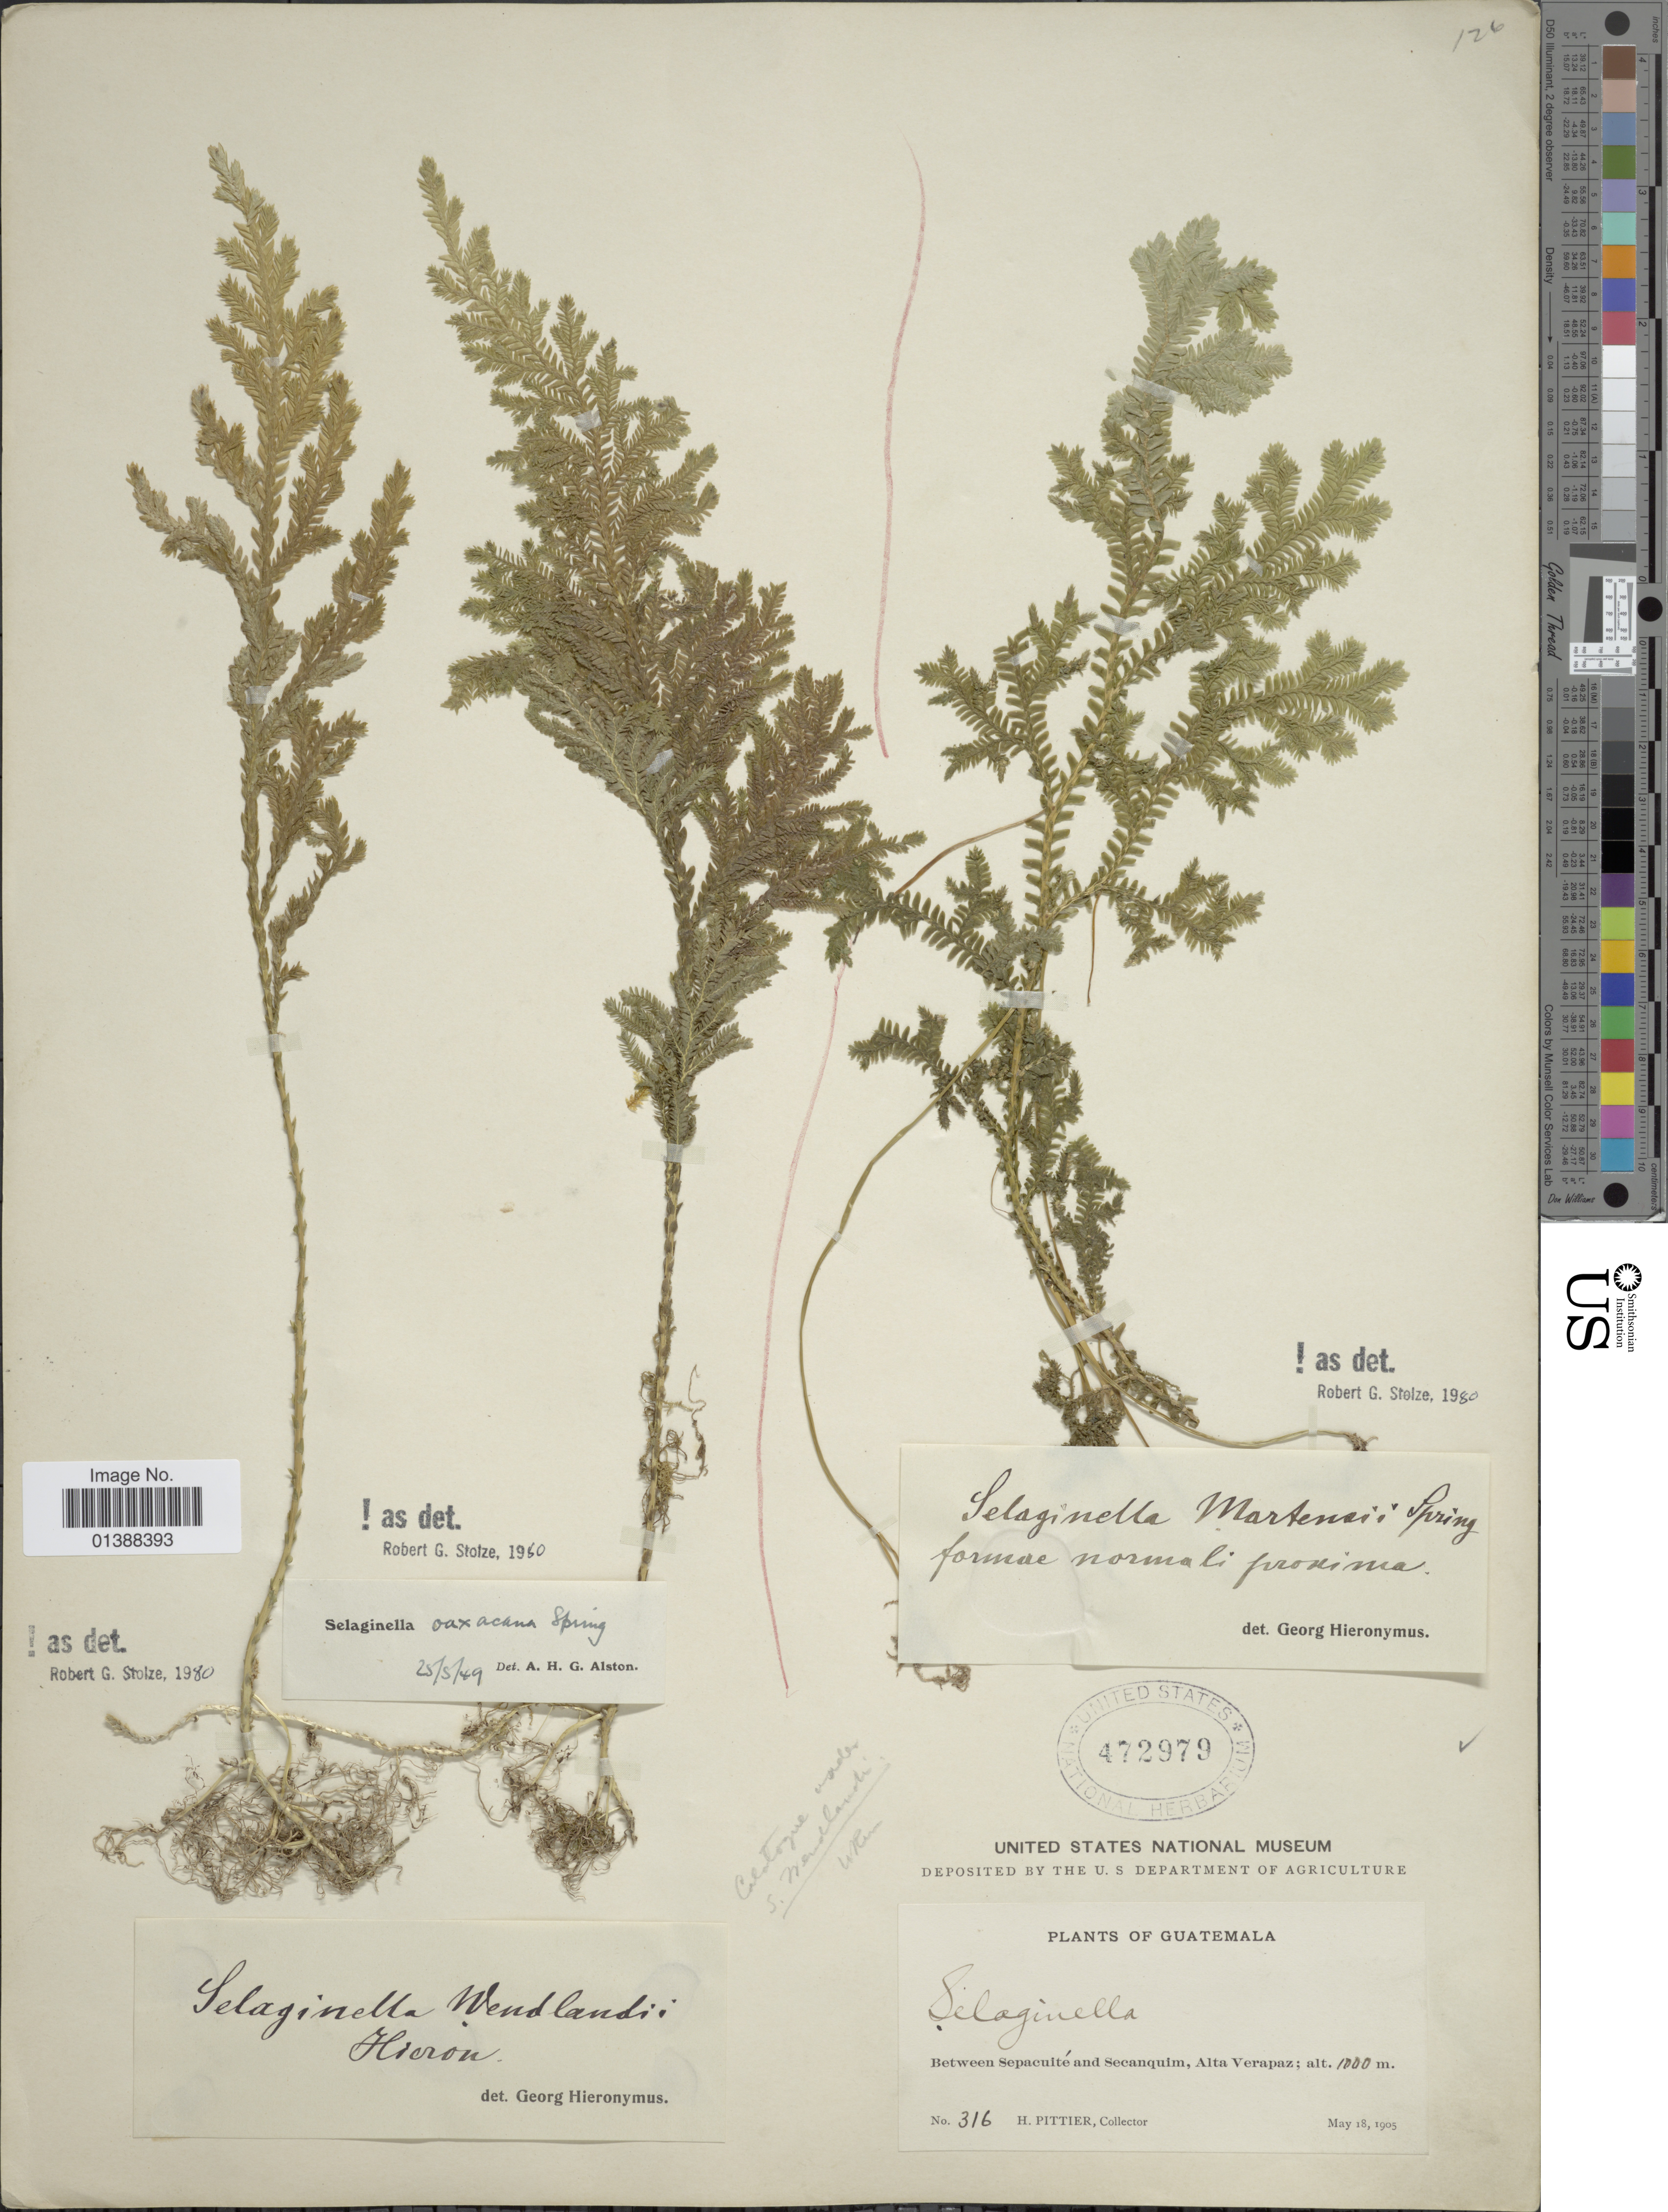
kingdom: Plantae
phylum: Tracheophyta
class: Lycopodiopsida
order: Selaginellales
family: Selaginellaceae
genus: Selaginella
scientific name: Selaginella oaxacana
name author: Spring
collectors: H. F. Pittier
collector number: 316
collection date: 1905-05-18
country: Guatemala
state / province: Alta Verapaz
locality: Betwwen Sepacuité and Secanquim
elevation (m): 1000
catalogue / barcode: US 472979